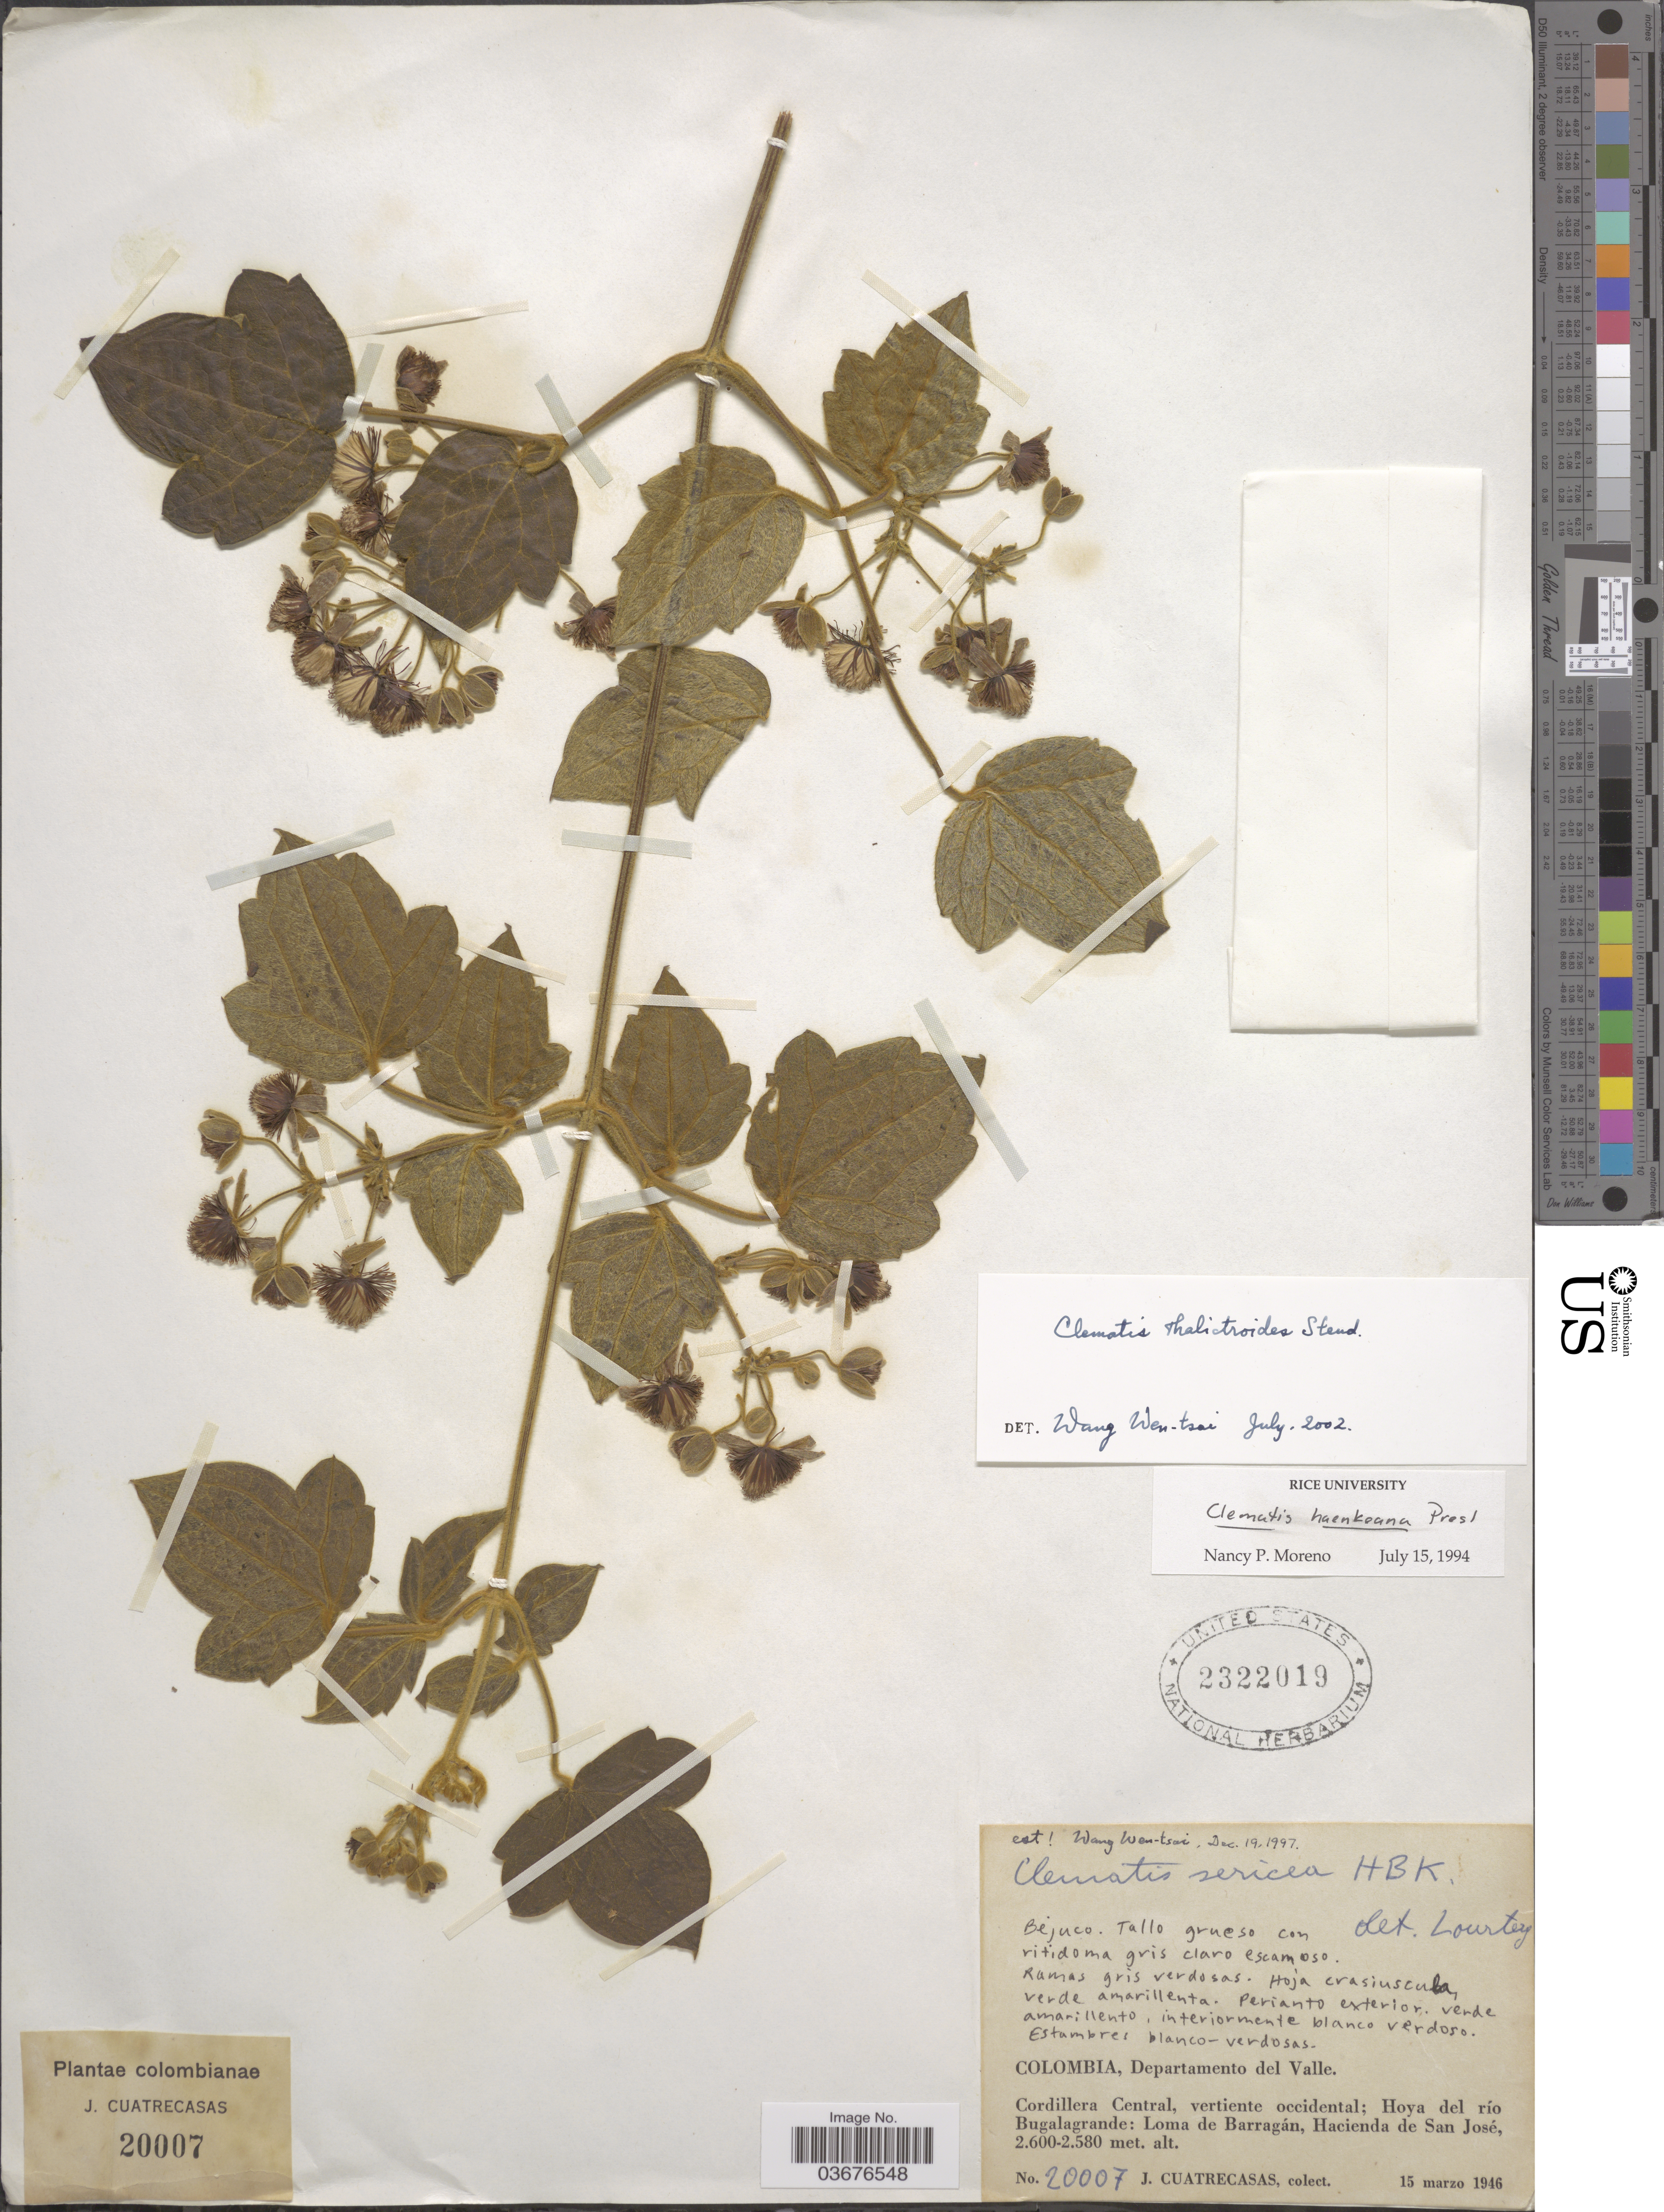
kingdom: Plantae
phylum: Tracheophyta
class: Magnoliopsida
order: Ranunculales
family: Ranunculaceae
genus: Clematis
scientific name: Clematis thalictroides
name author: Steud.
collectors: J. Cuatrecasas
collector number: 20007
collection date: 1946-03-15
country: Colombia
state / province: Valle del Cauca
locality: Departamento del Valle. Cordillera Central, vertiente occidental; Hoya del río Bugalagrande: Loma de Barragán, Hacienda de San José.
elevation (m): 2580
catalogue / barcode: US 2322019